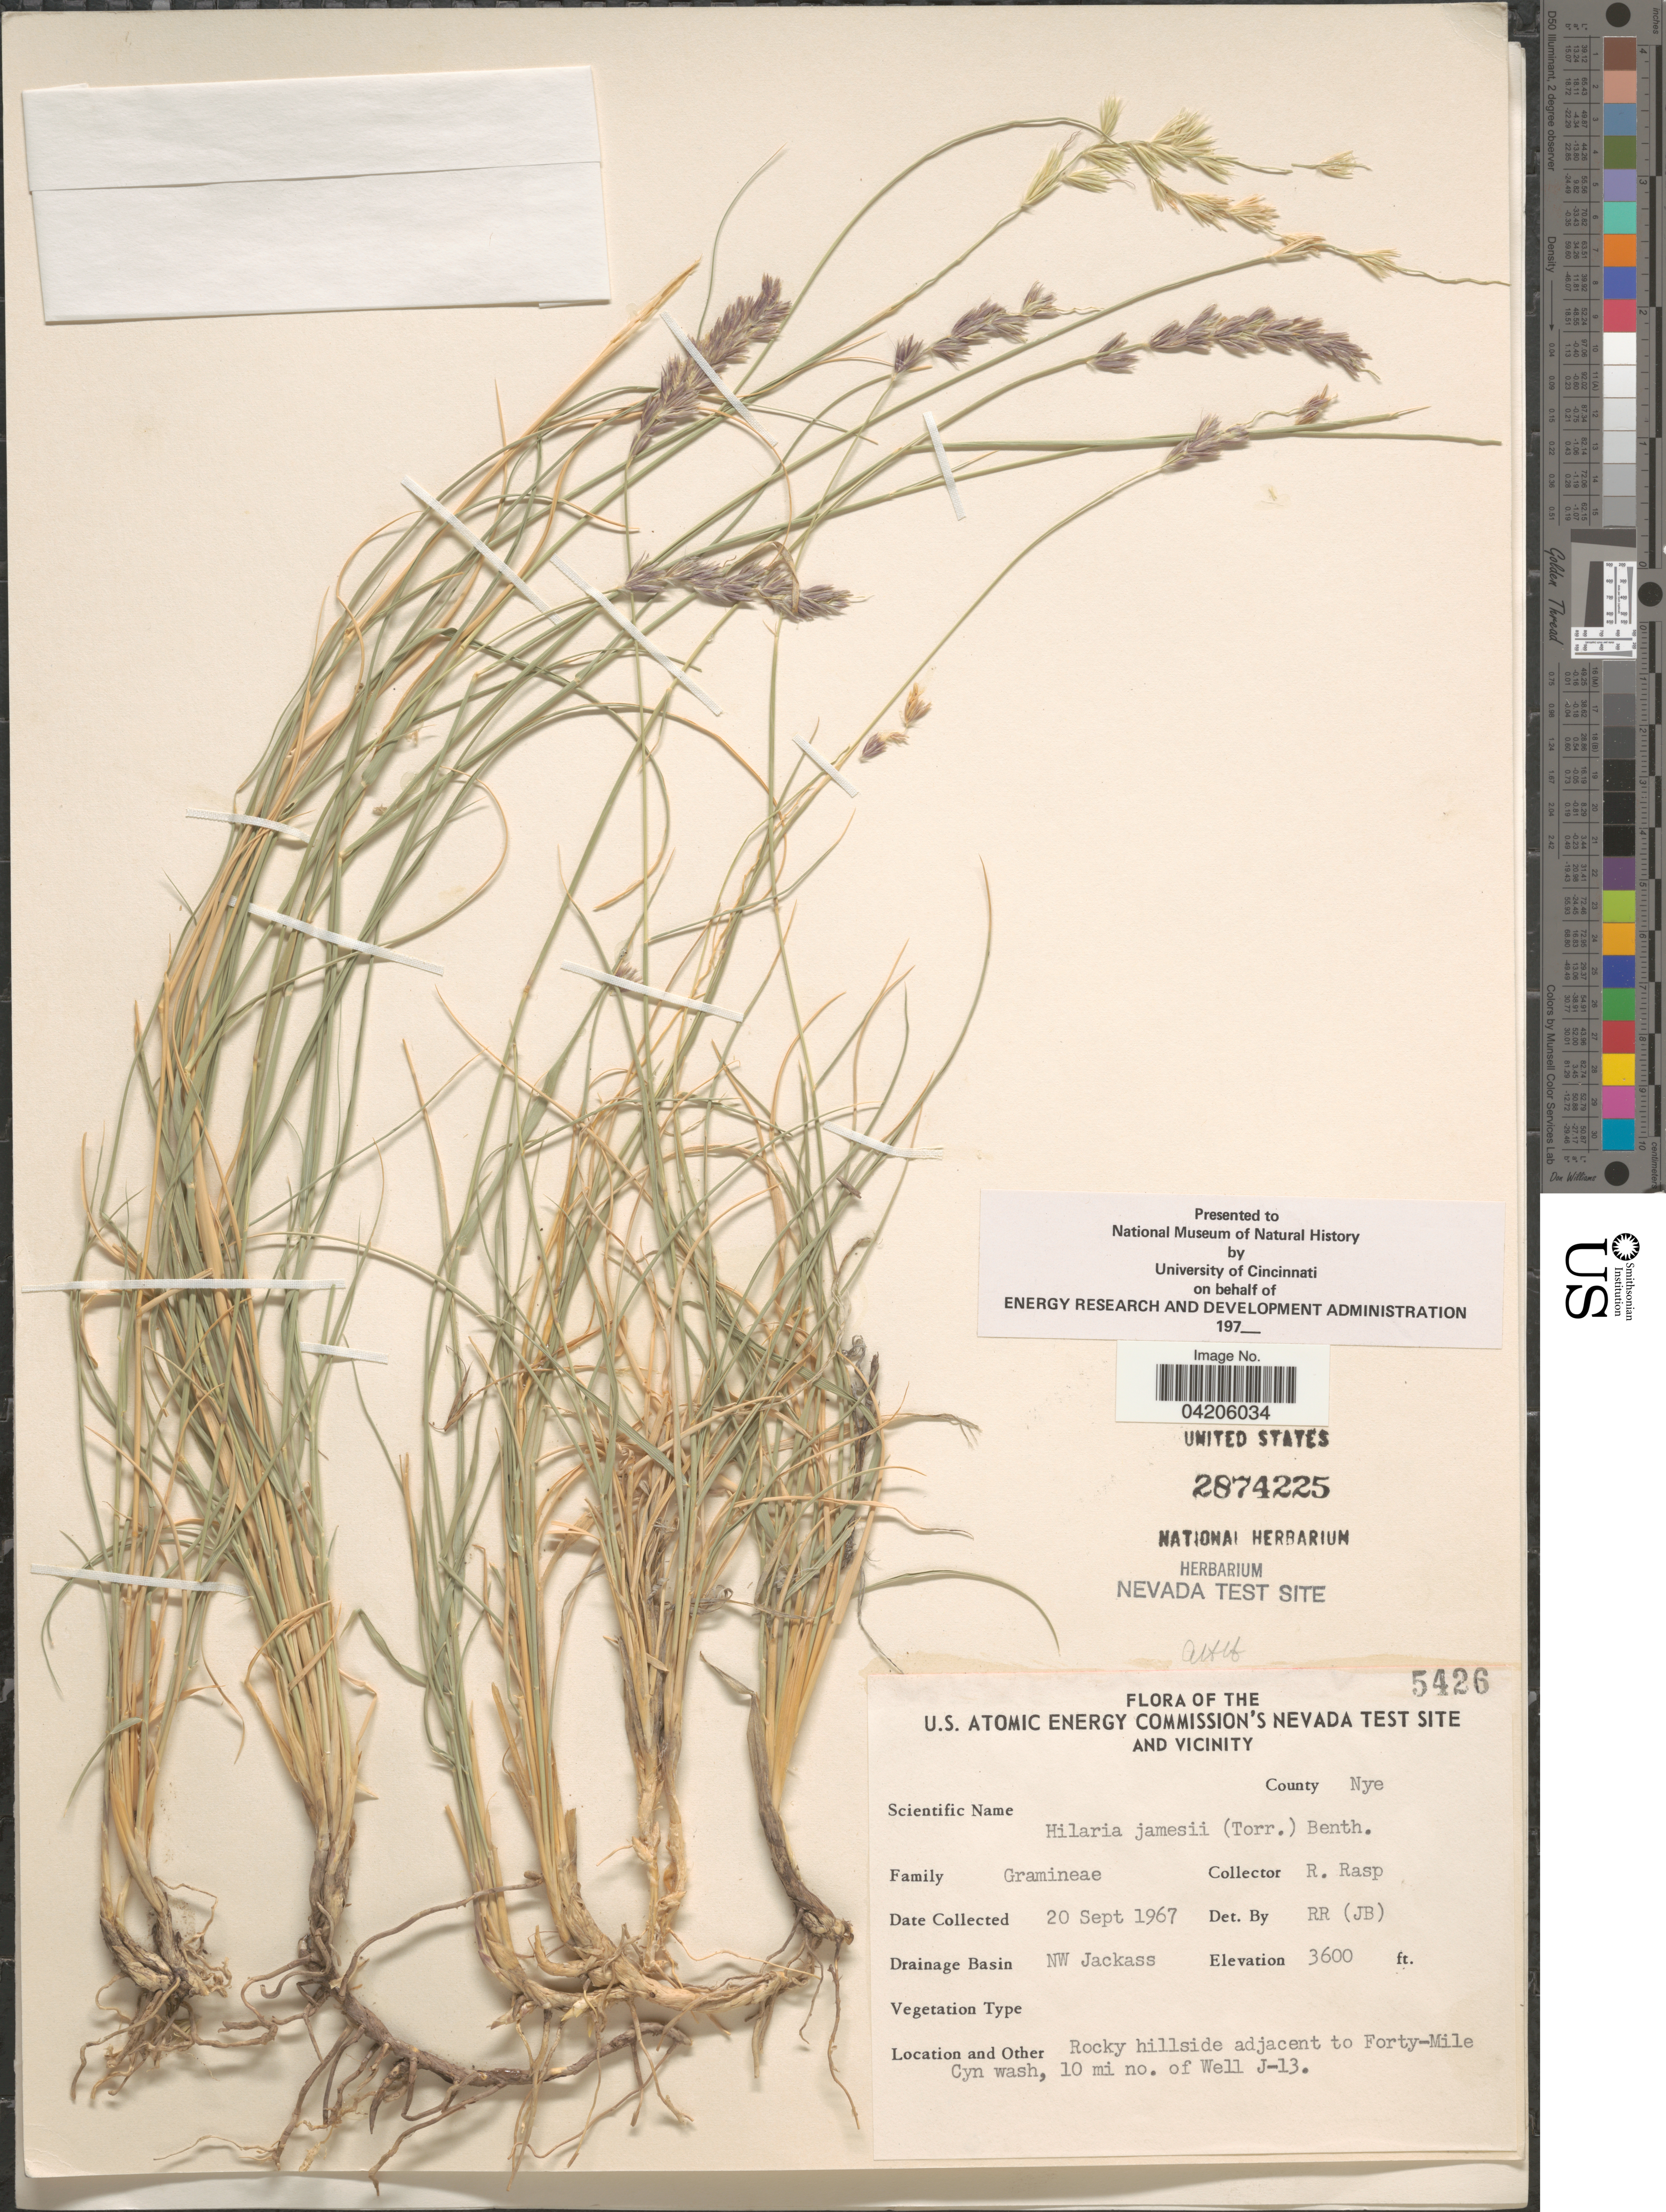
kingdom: Plantae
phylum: Tracheophyta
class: Liliopsida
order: Poales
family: Poaceae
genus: Hilaria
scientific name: Hilaria jamesii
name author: (Torr.) Benth.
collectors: R. Rasp.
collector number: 5426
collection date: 1967-09-20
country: United States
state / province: Nevada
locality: U.S. Atomic Energy Commission's Nevada Test Site and Vicinity. County Nye. Drainage Basin NW Jackass. Rocky hillside adjacent to Forty-Mile Cyn wash, 10 mi no. of Well J-13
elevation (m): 1097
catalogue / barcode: US 2874225